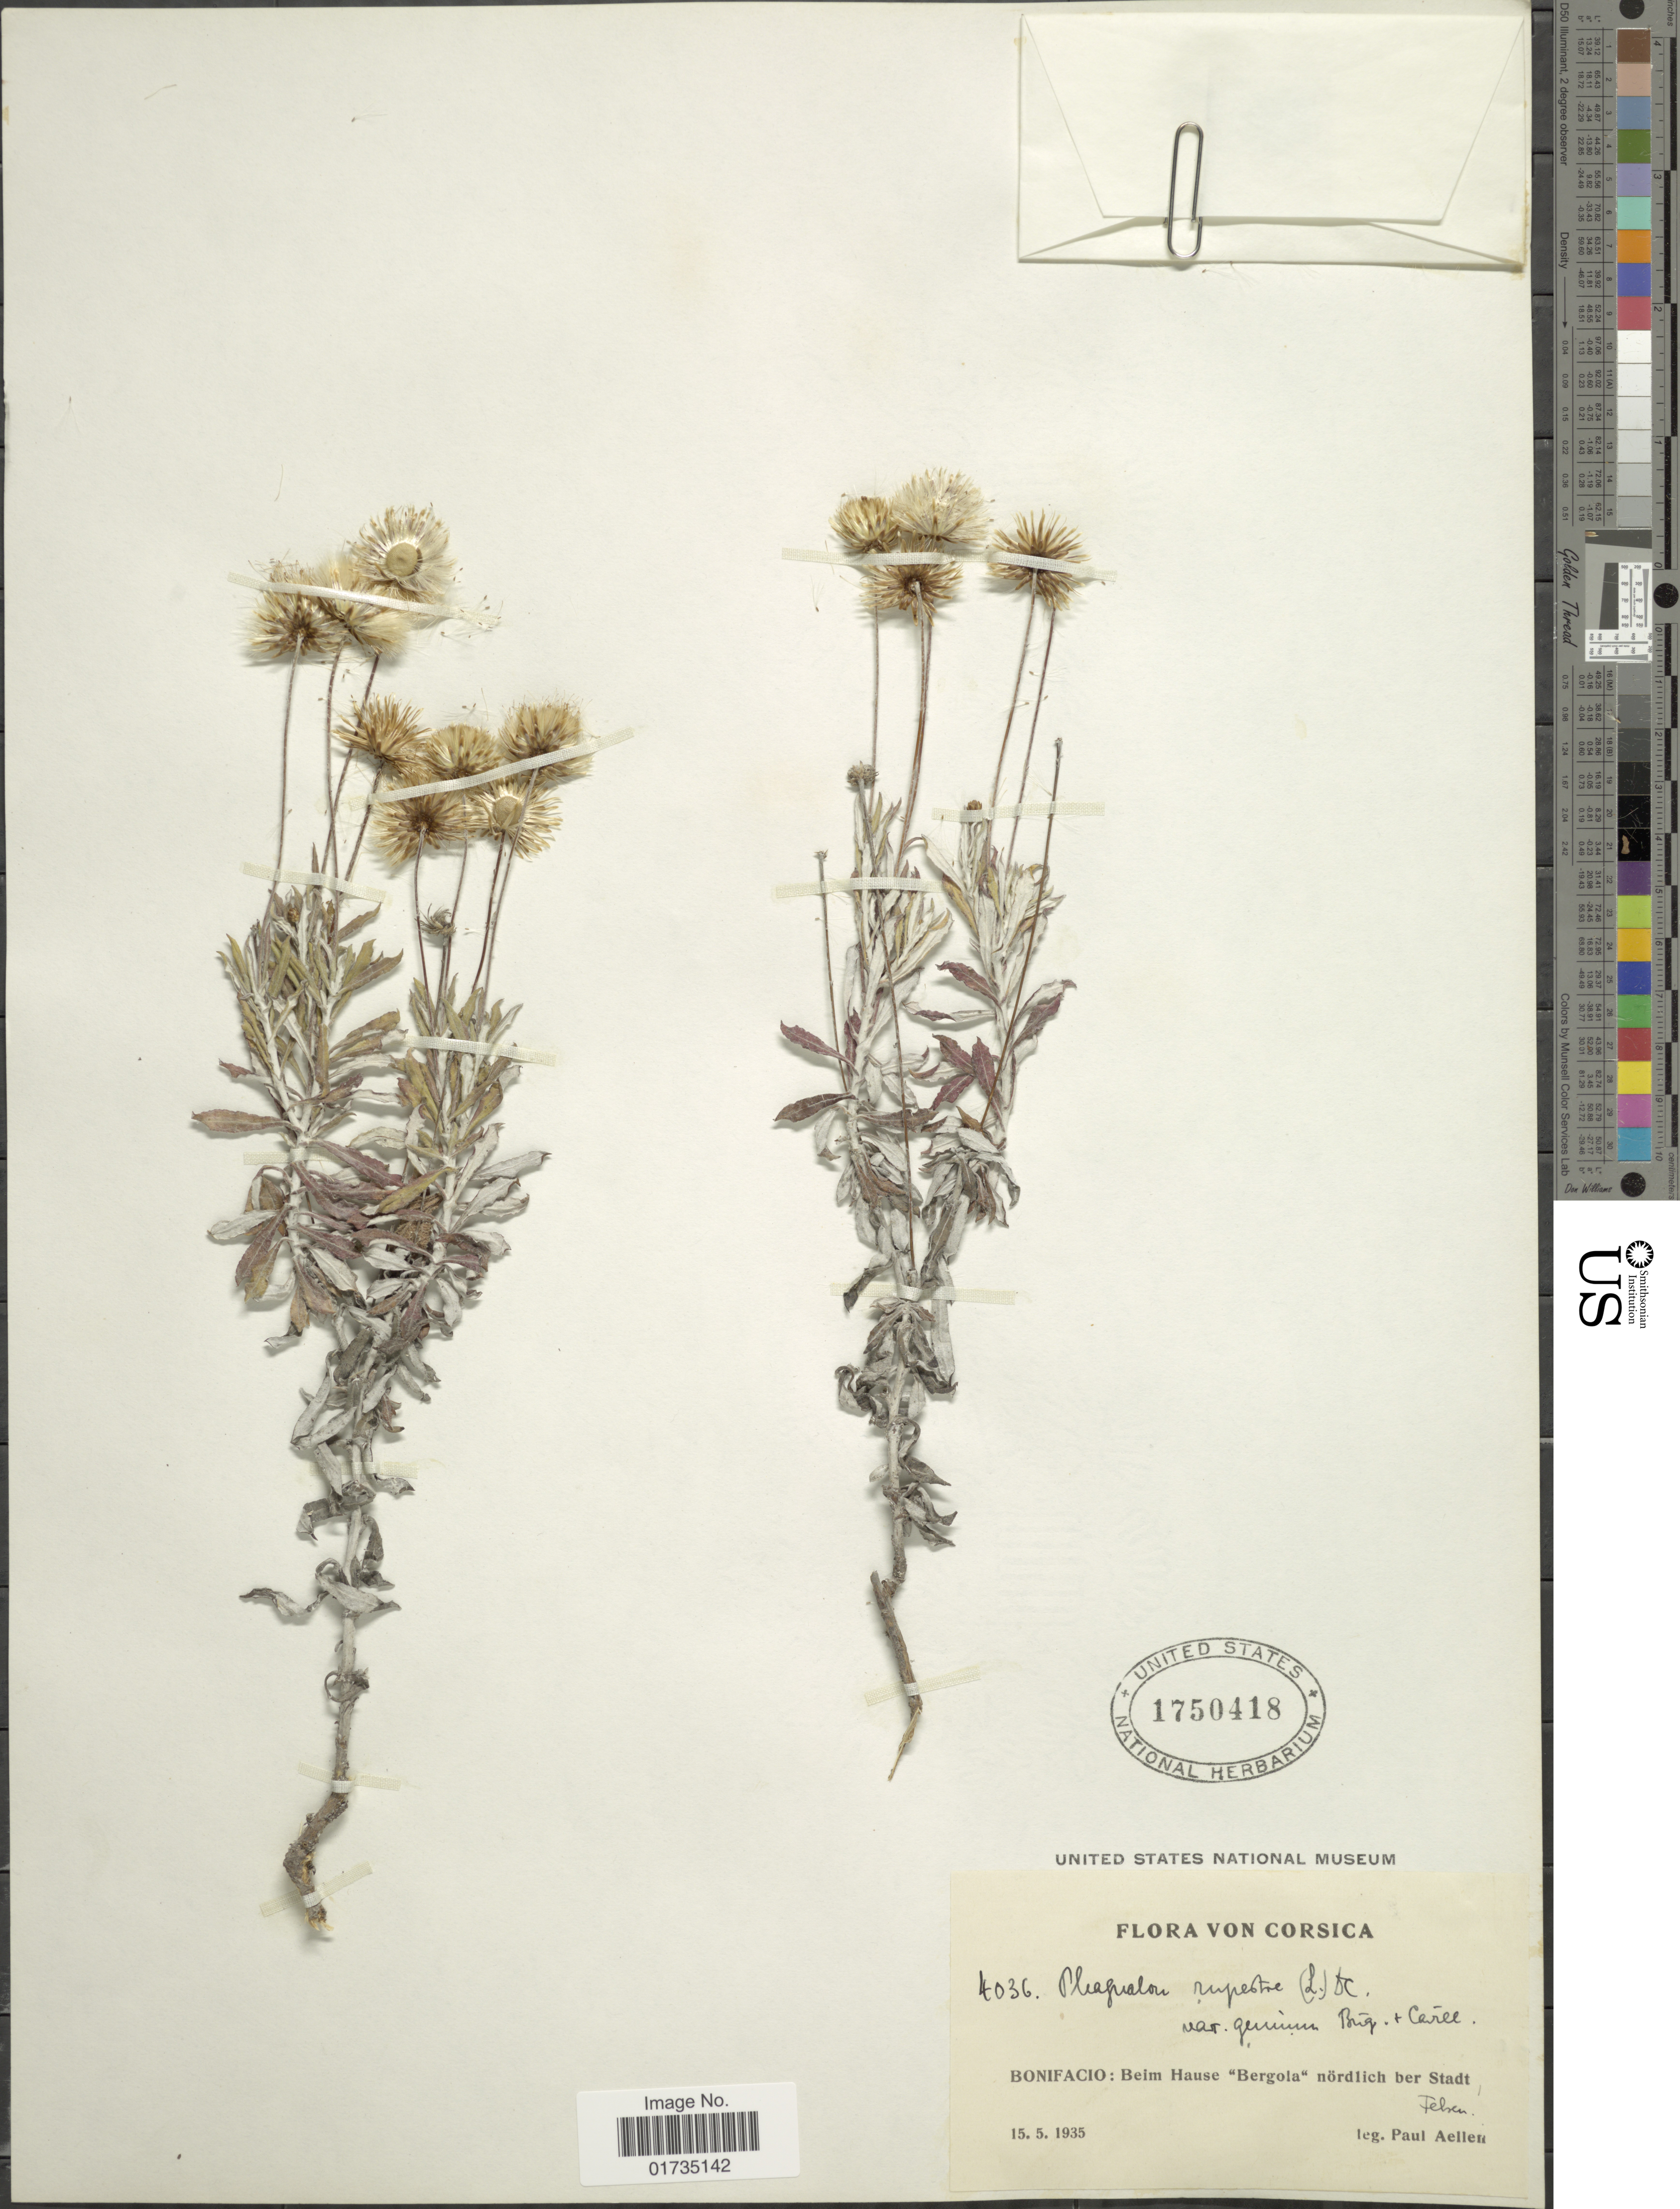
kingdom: Plantae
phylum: Tracheophyta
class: Magnoliopsida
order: Asterales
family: Asteraceae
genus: Phagnalon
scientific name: Phagnalon rupestre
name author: (L.) DC.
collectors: P. Aellen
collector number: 4036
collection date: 1935-05-15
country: France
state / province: Corsica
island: Corse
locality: Corsica. Bonifacio: Beim Hause "Bergola" nordlich ber Stadt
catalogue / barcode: US 1750418